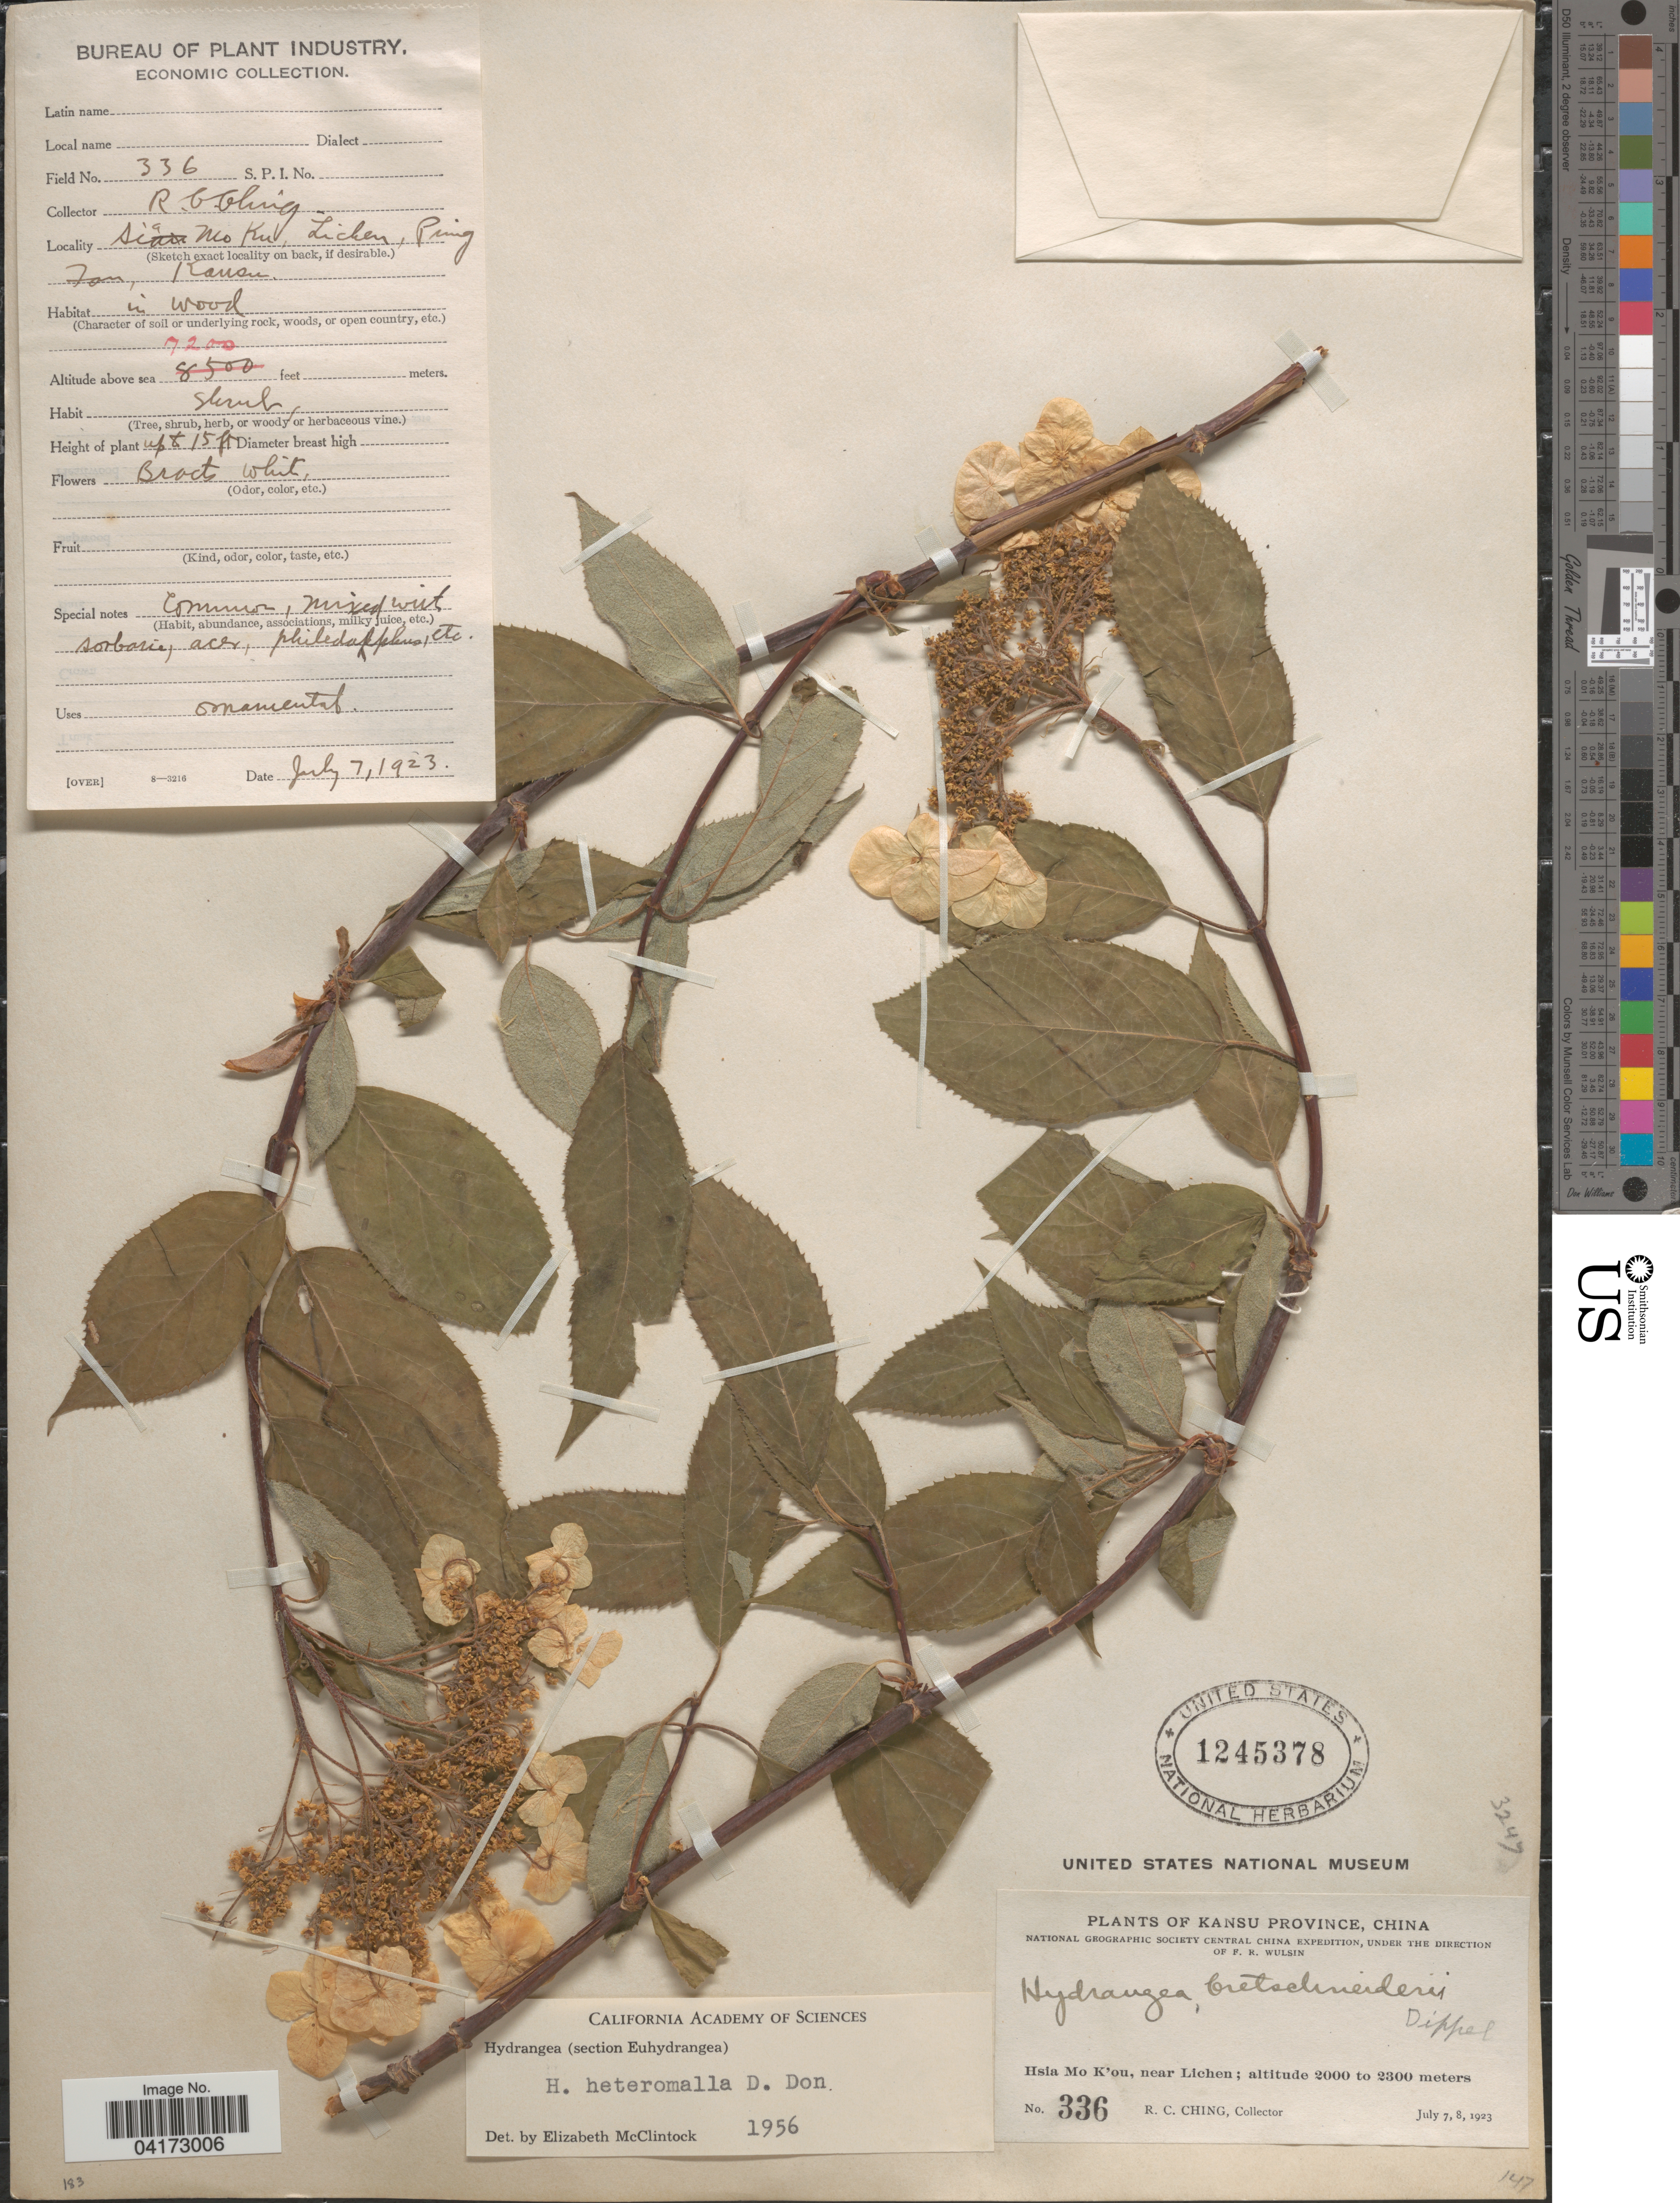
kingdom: Plantae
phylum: Tracheophyta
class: Magnoliopsida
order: Cornales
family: Hydrangeaceae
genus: Hydrangea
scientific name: Hydrangea heteromalla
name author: D. Don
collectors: R. C. Ching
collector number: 336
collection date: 1923-07-07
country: China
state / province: Gansu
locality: Sia [interpreted] Mo Ku, Lichen, Ping Fan [interpreted], Kansu. Kansu Province. National Geographic Society Central China Expedition. Hsia Mo K'ou, near Lichen.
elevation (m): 2195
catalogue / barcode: US 1245378